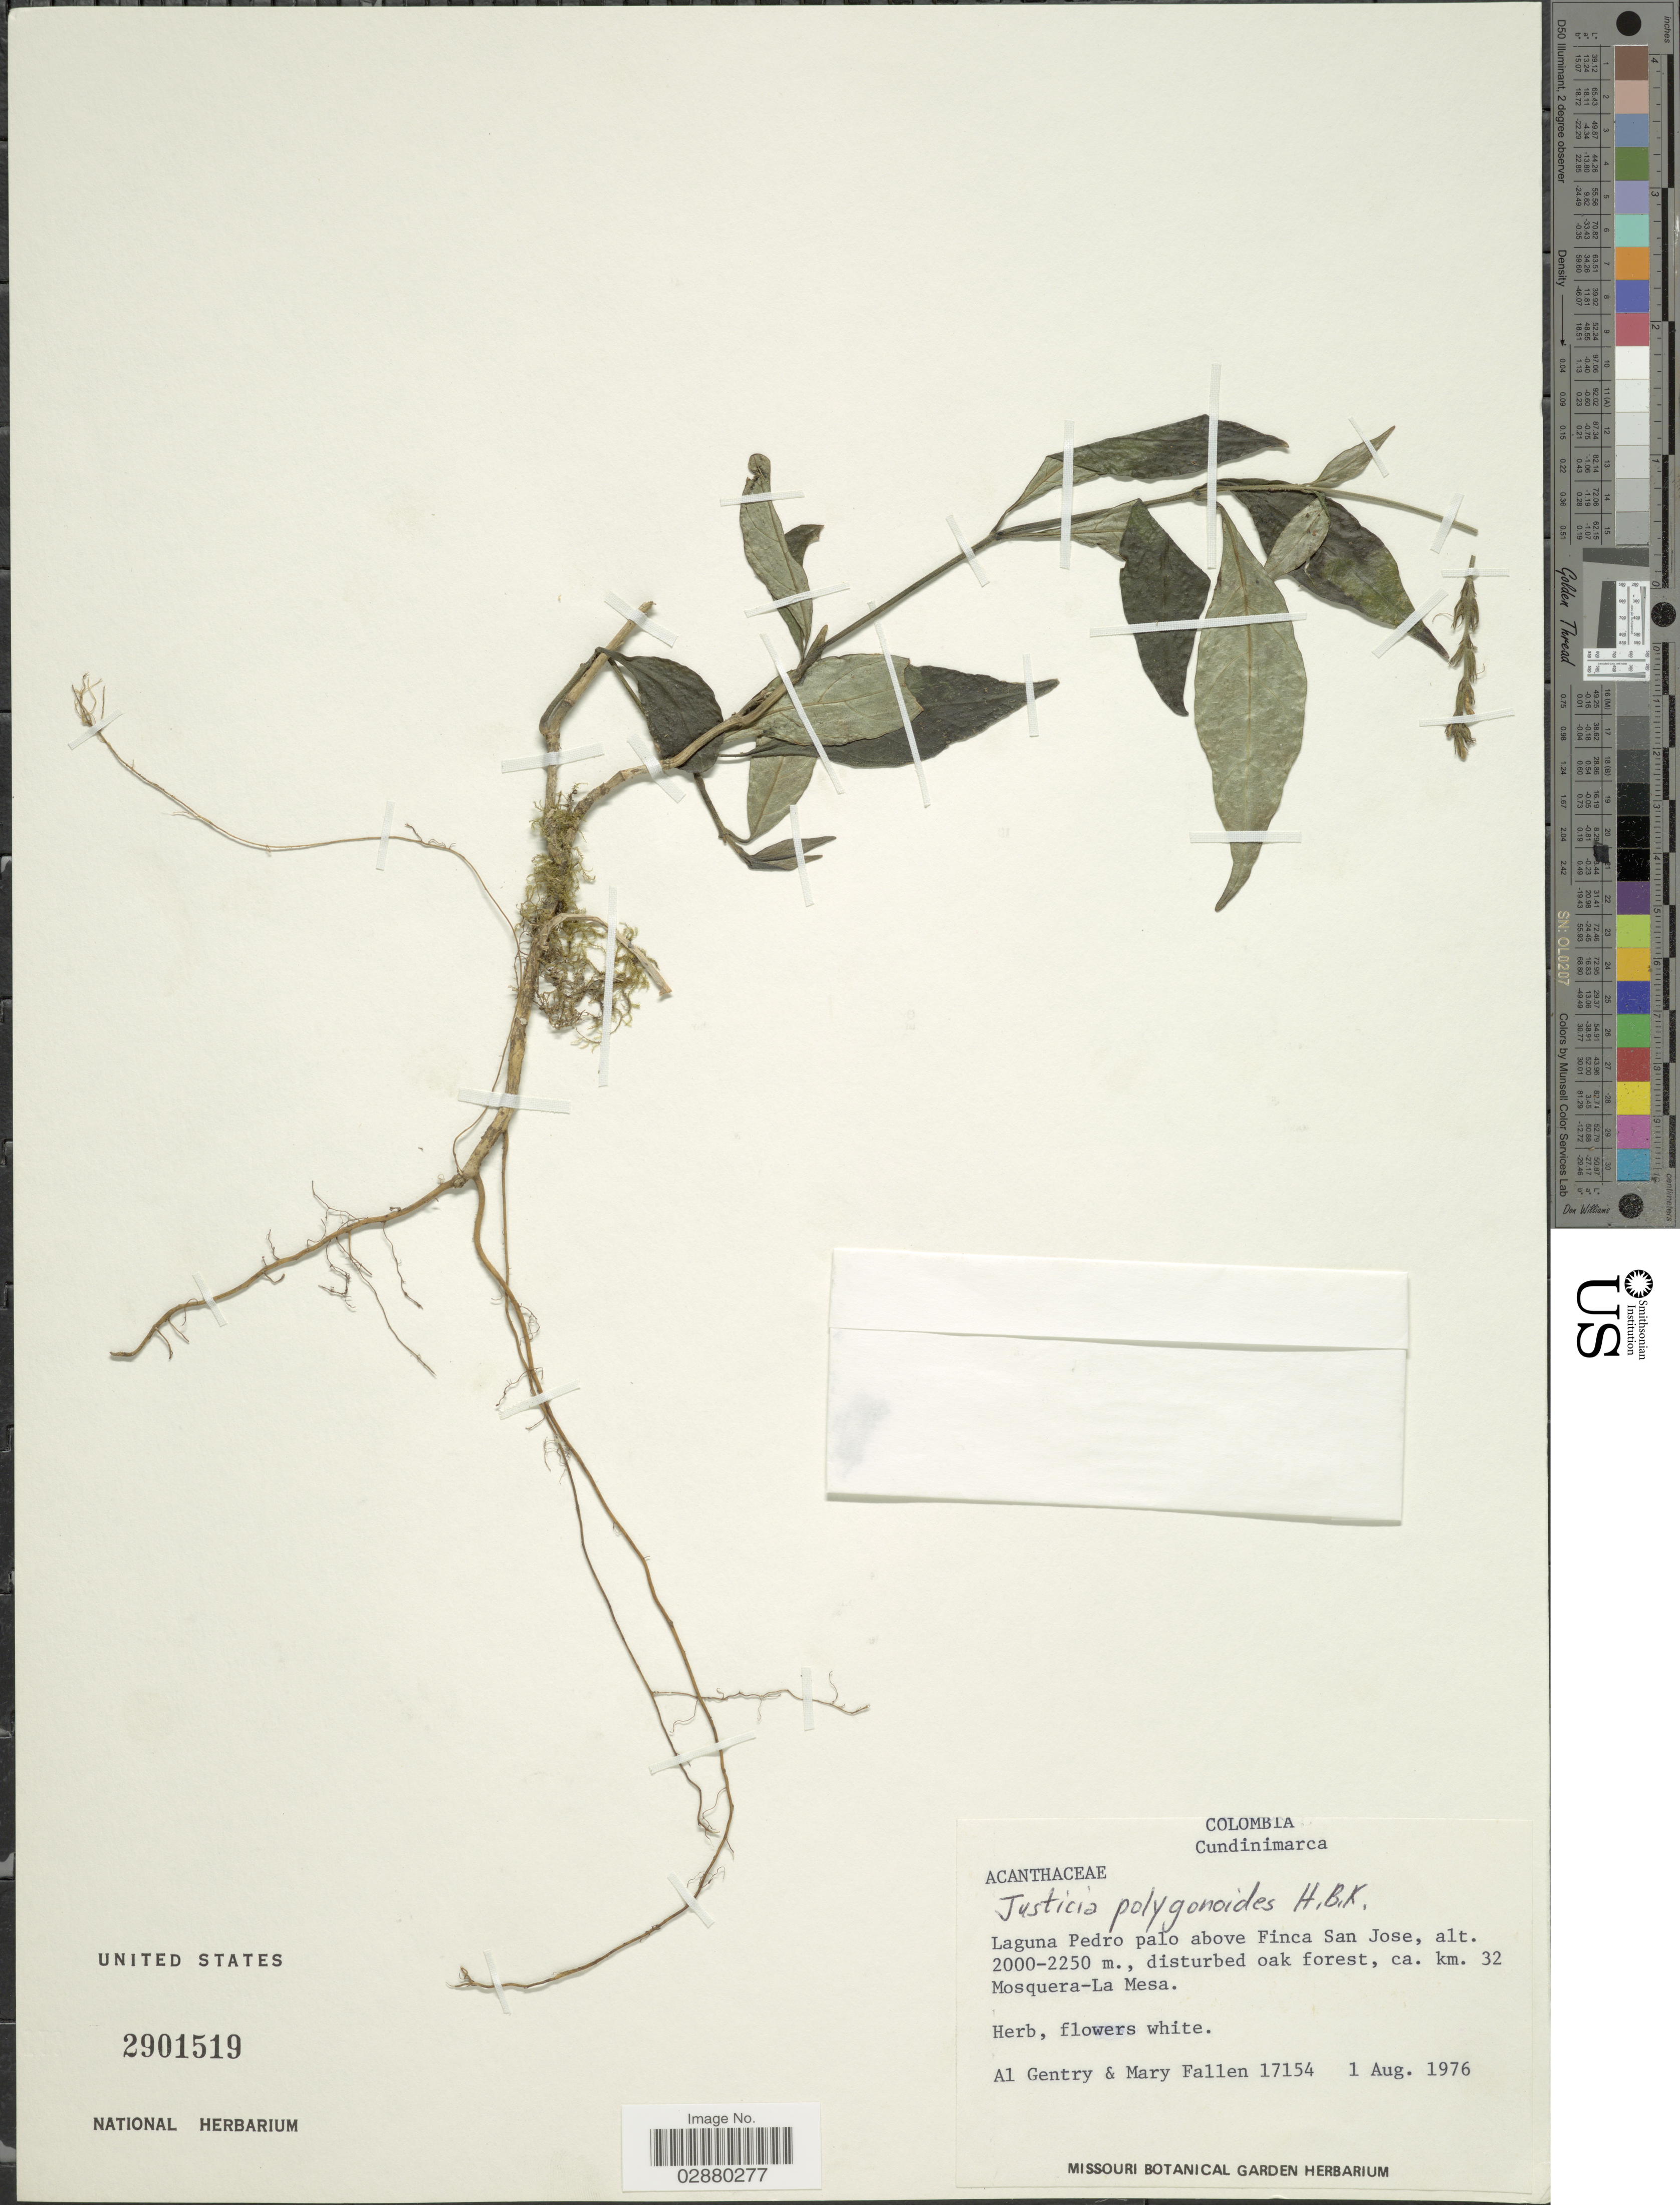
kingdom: Plantae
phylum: Tracheophyta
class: Magnoliopsida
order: Lamiales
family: Acanthaceae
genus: Justicia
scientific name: Justicia polygonoides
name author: Kunth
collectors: A. H. Gentry & M. Fallen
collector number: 17154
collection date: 1976-08-01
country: Colombia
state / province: Cundinamarca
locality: Laguna Pedro palo above Finca San Jose, ca. km. 32 Mosquera-La Mesa.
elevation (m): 2000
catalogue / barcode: US 2901519